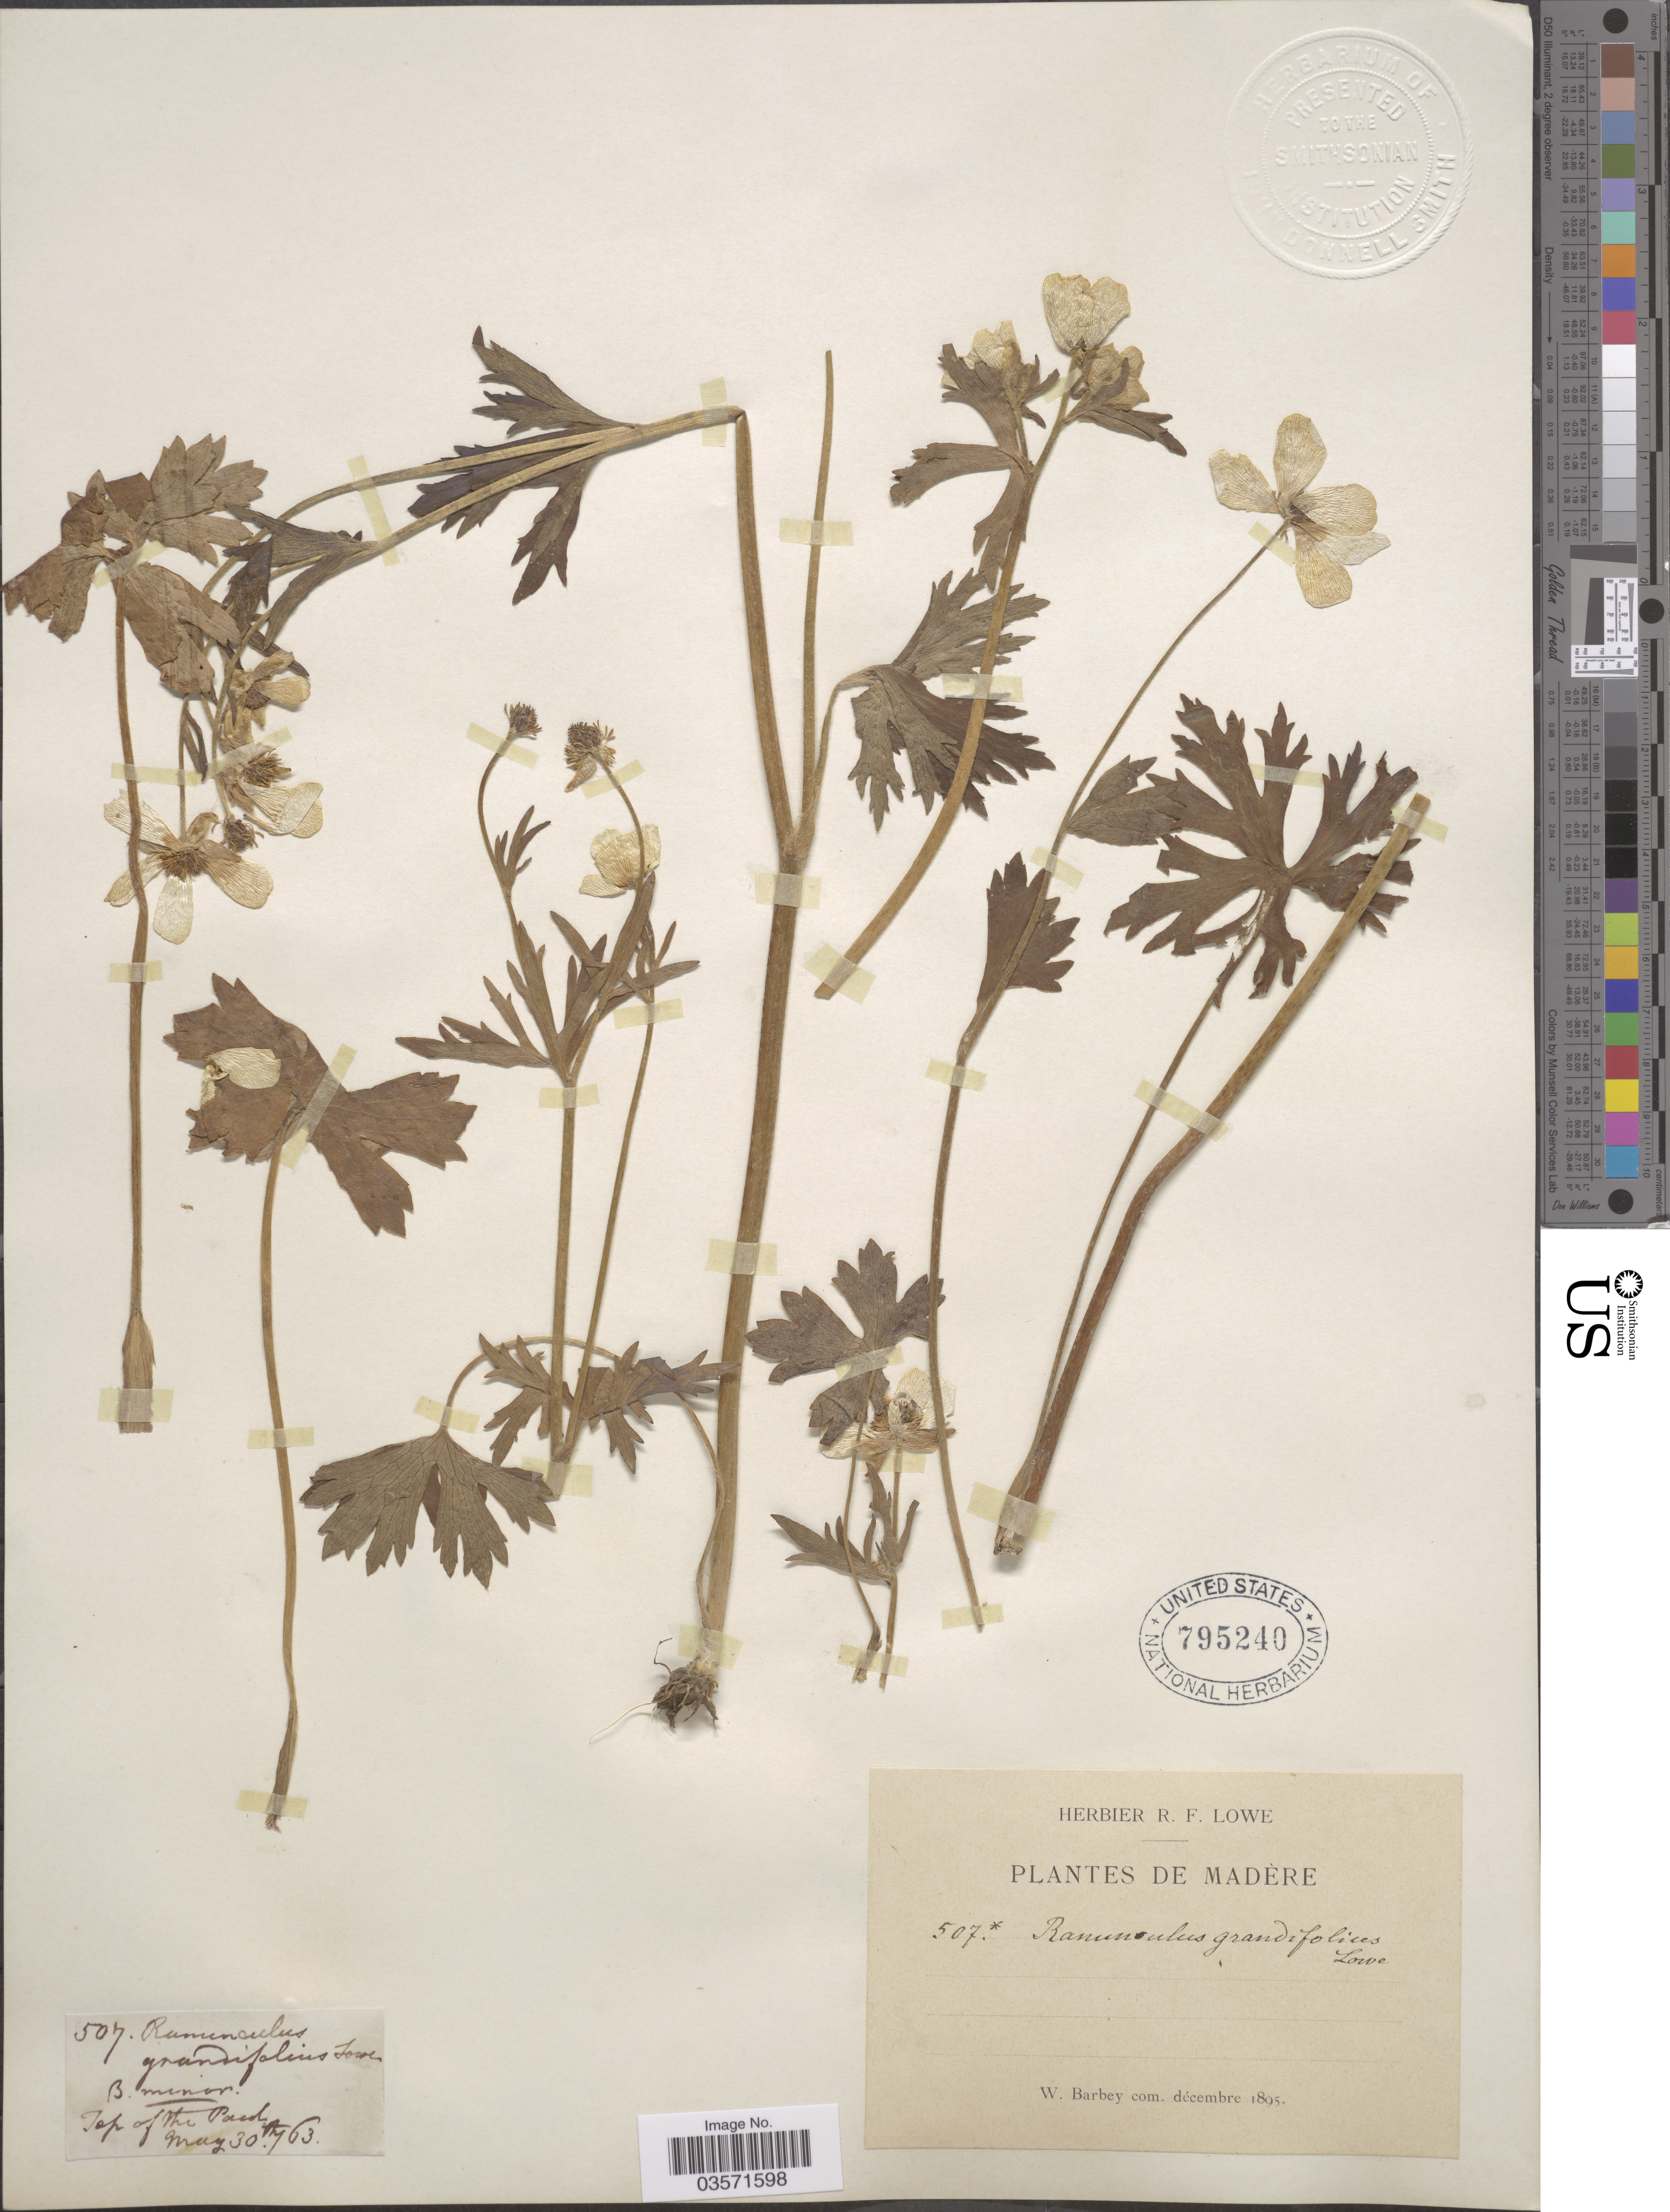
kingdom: Plantae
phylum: Tracheophyta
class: Magnoliopsida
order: Ranunculales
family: Ranunculaceae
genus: Ranunculus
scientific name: Ranunculus grandifolius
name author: C.A. Mey.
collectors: W. Barbey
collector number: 507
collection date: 1763-05-30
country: Portugal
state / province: Madeira (Aut. Reg.)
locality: Top of the Pacoh [interpreted]. Madère.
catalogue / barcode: US 795240